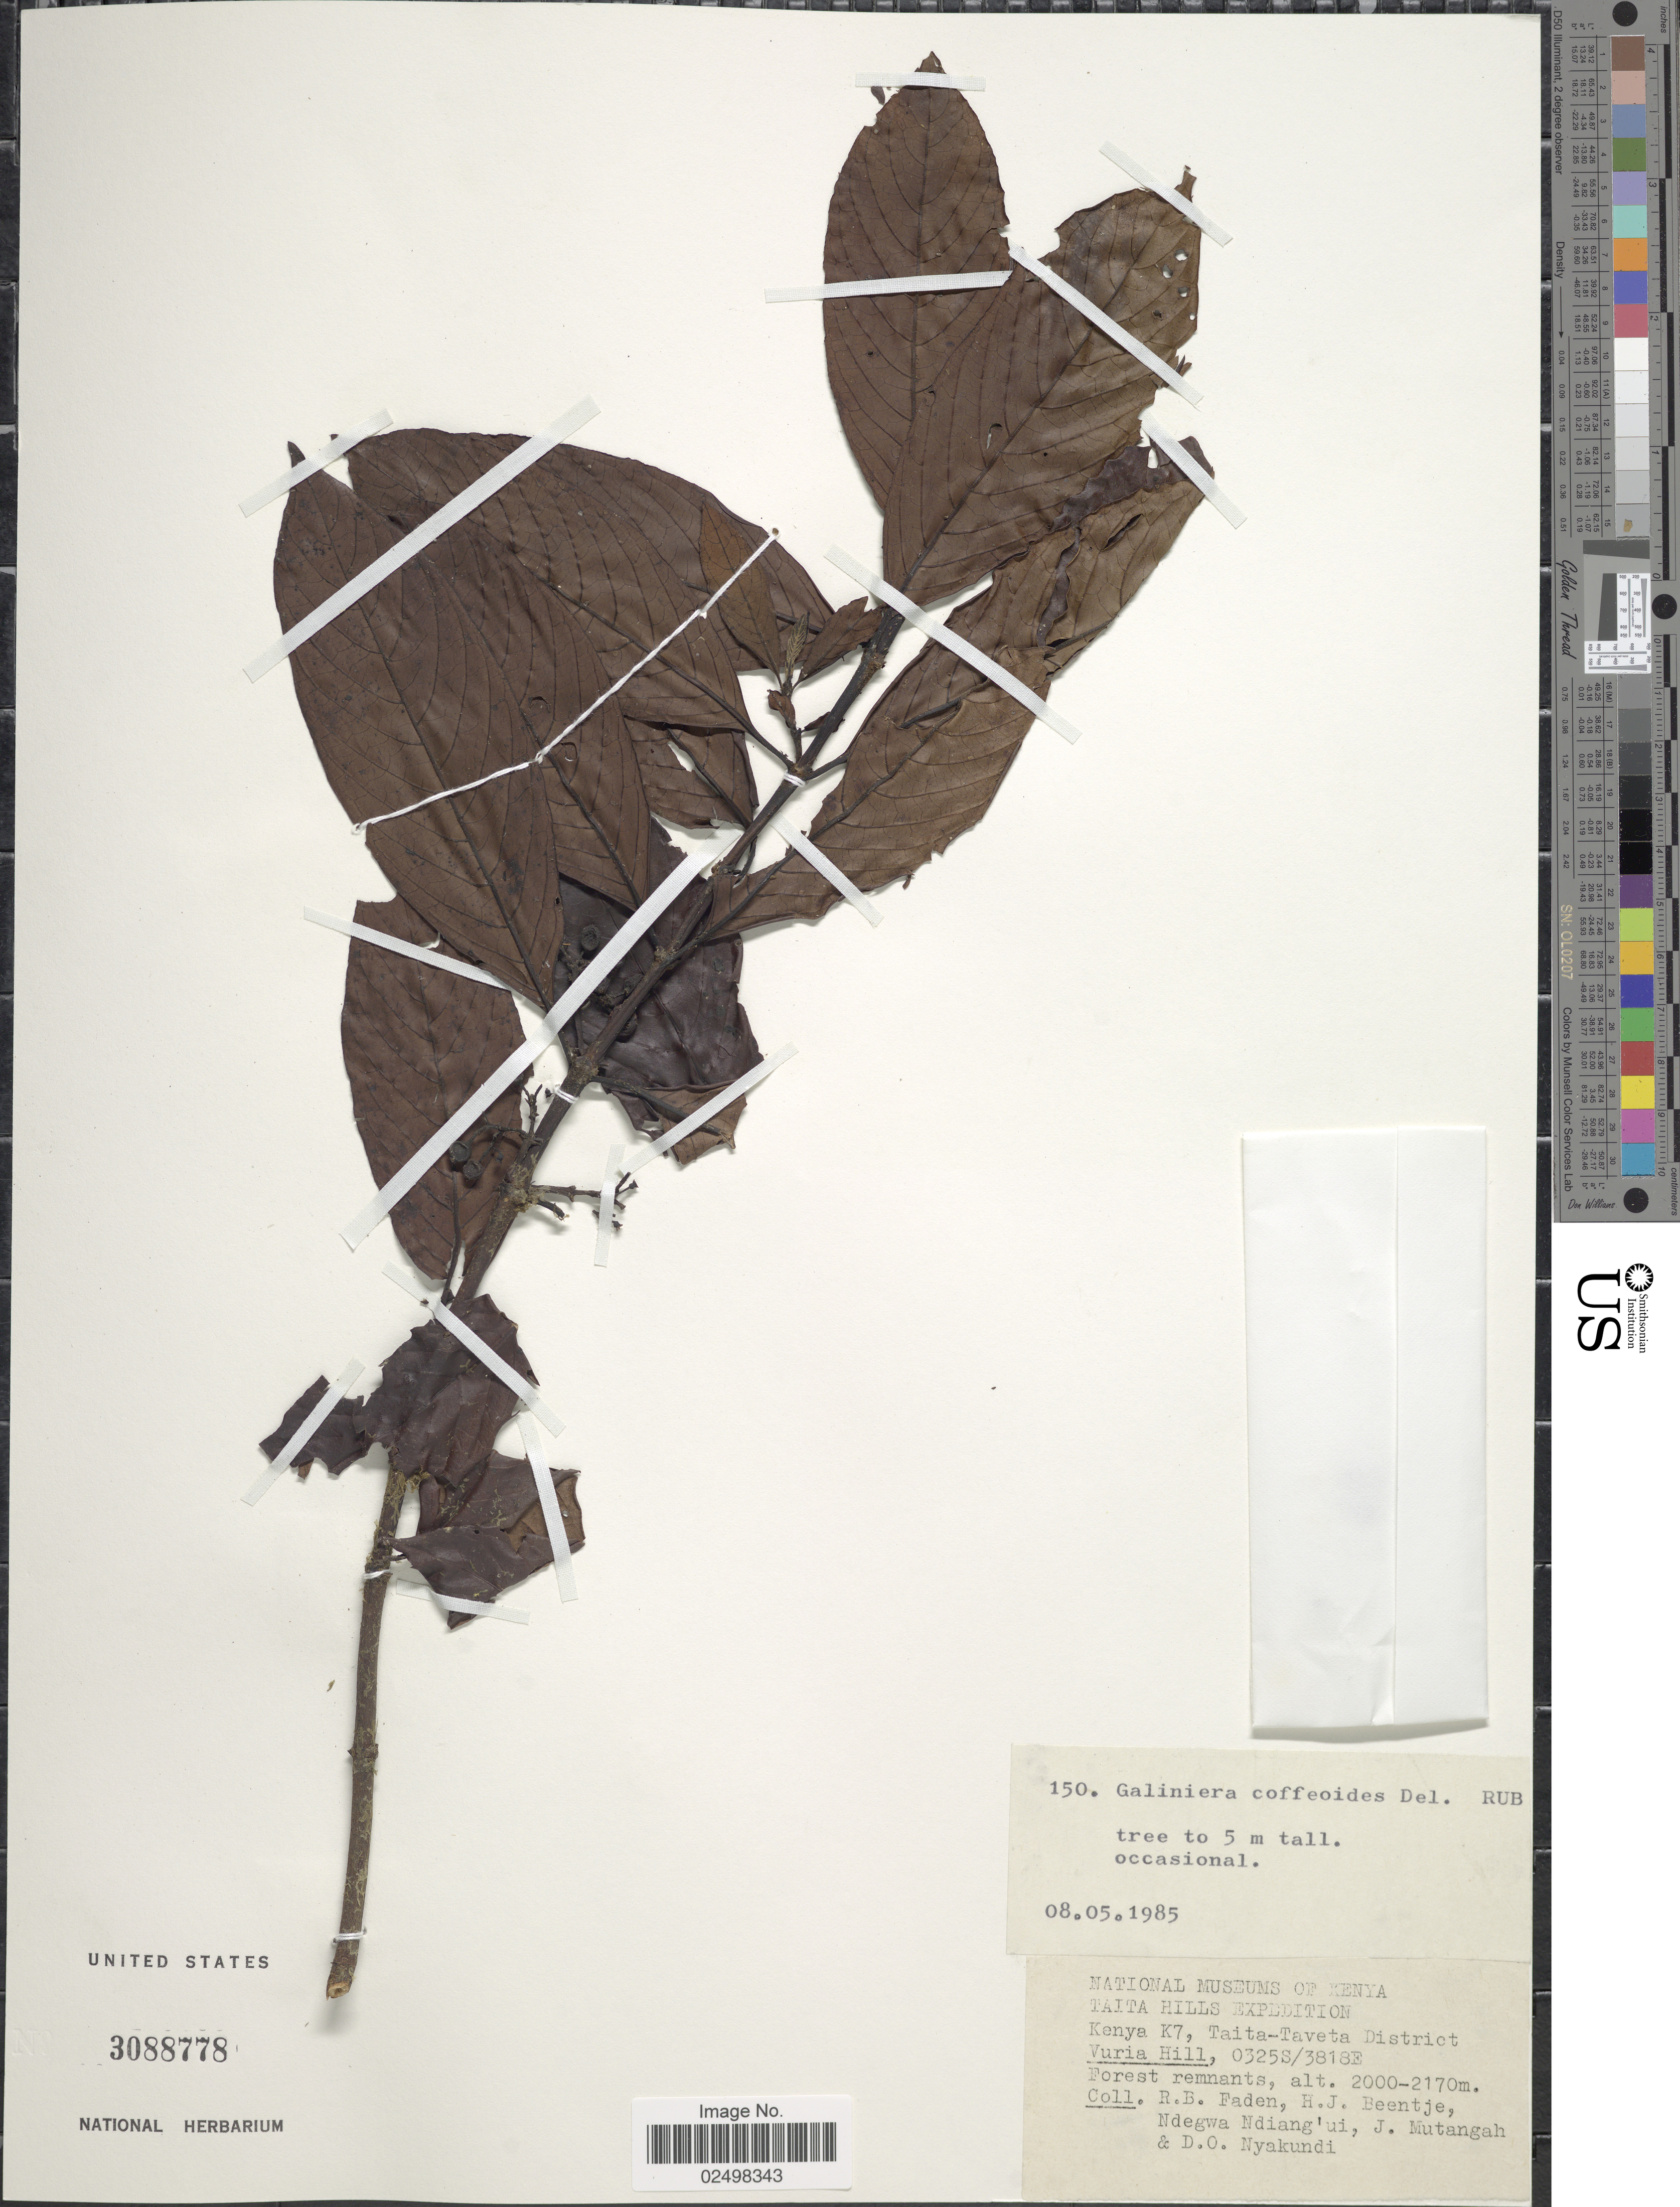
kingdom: Plantae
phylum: Tracheophyta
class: Magnoliopsida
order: Gentianales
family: Rubiaceae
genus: Galiniera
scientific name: Galiniera coffeoides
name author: Delile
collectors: R. B. Faden, H. J. Beentje, Ndegwa Ndiang'ui, J. Mutangah & D. Nyakundi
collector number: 150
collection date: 1985-05-08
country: Kenya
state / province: Taita Taveta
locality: Taita Hills. Kenya K7, Vuria Hill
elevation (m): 2000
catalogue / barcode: US 3088778